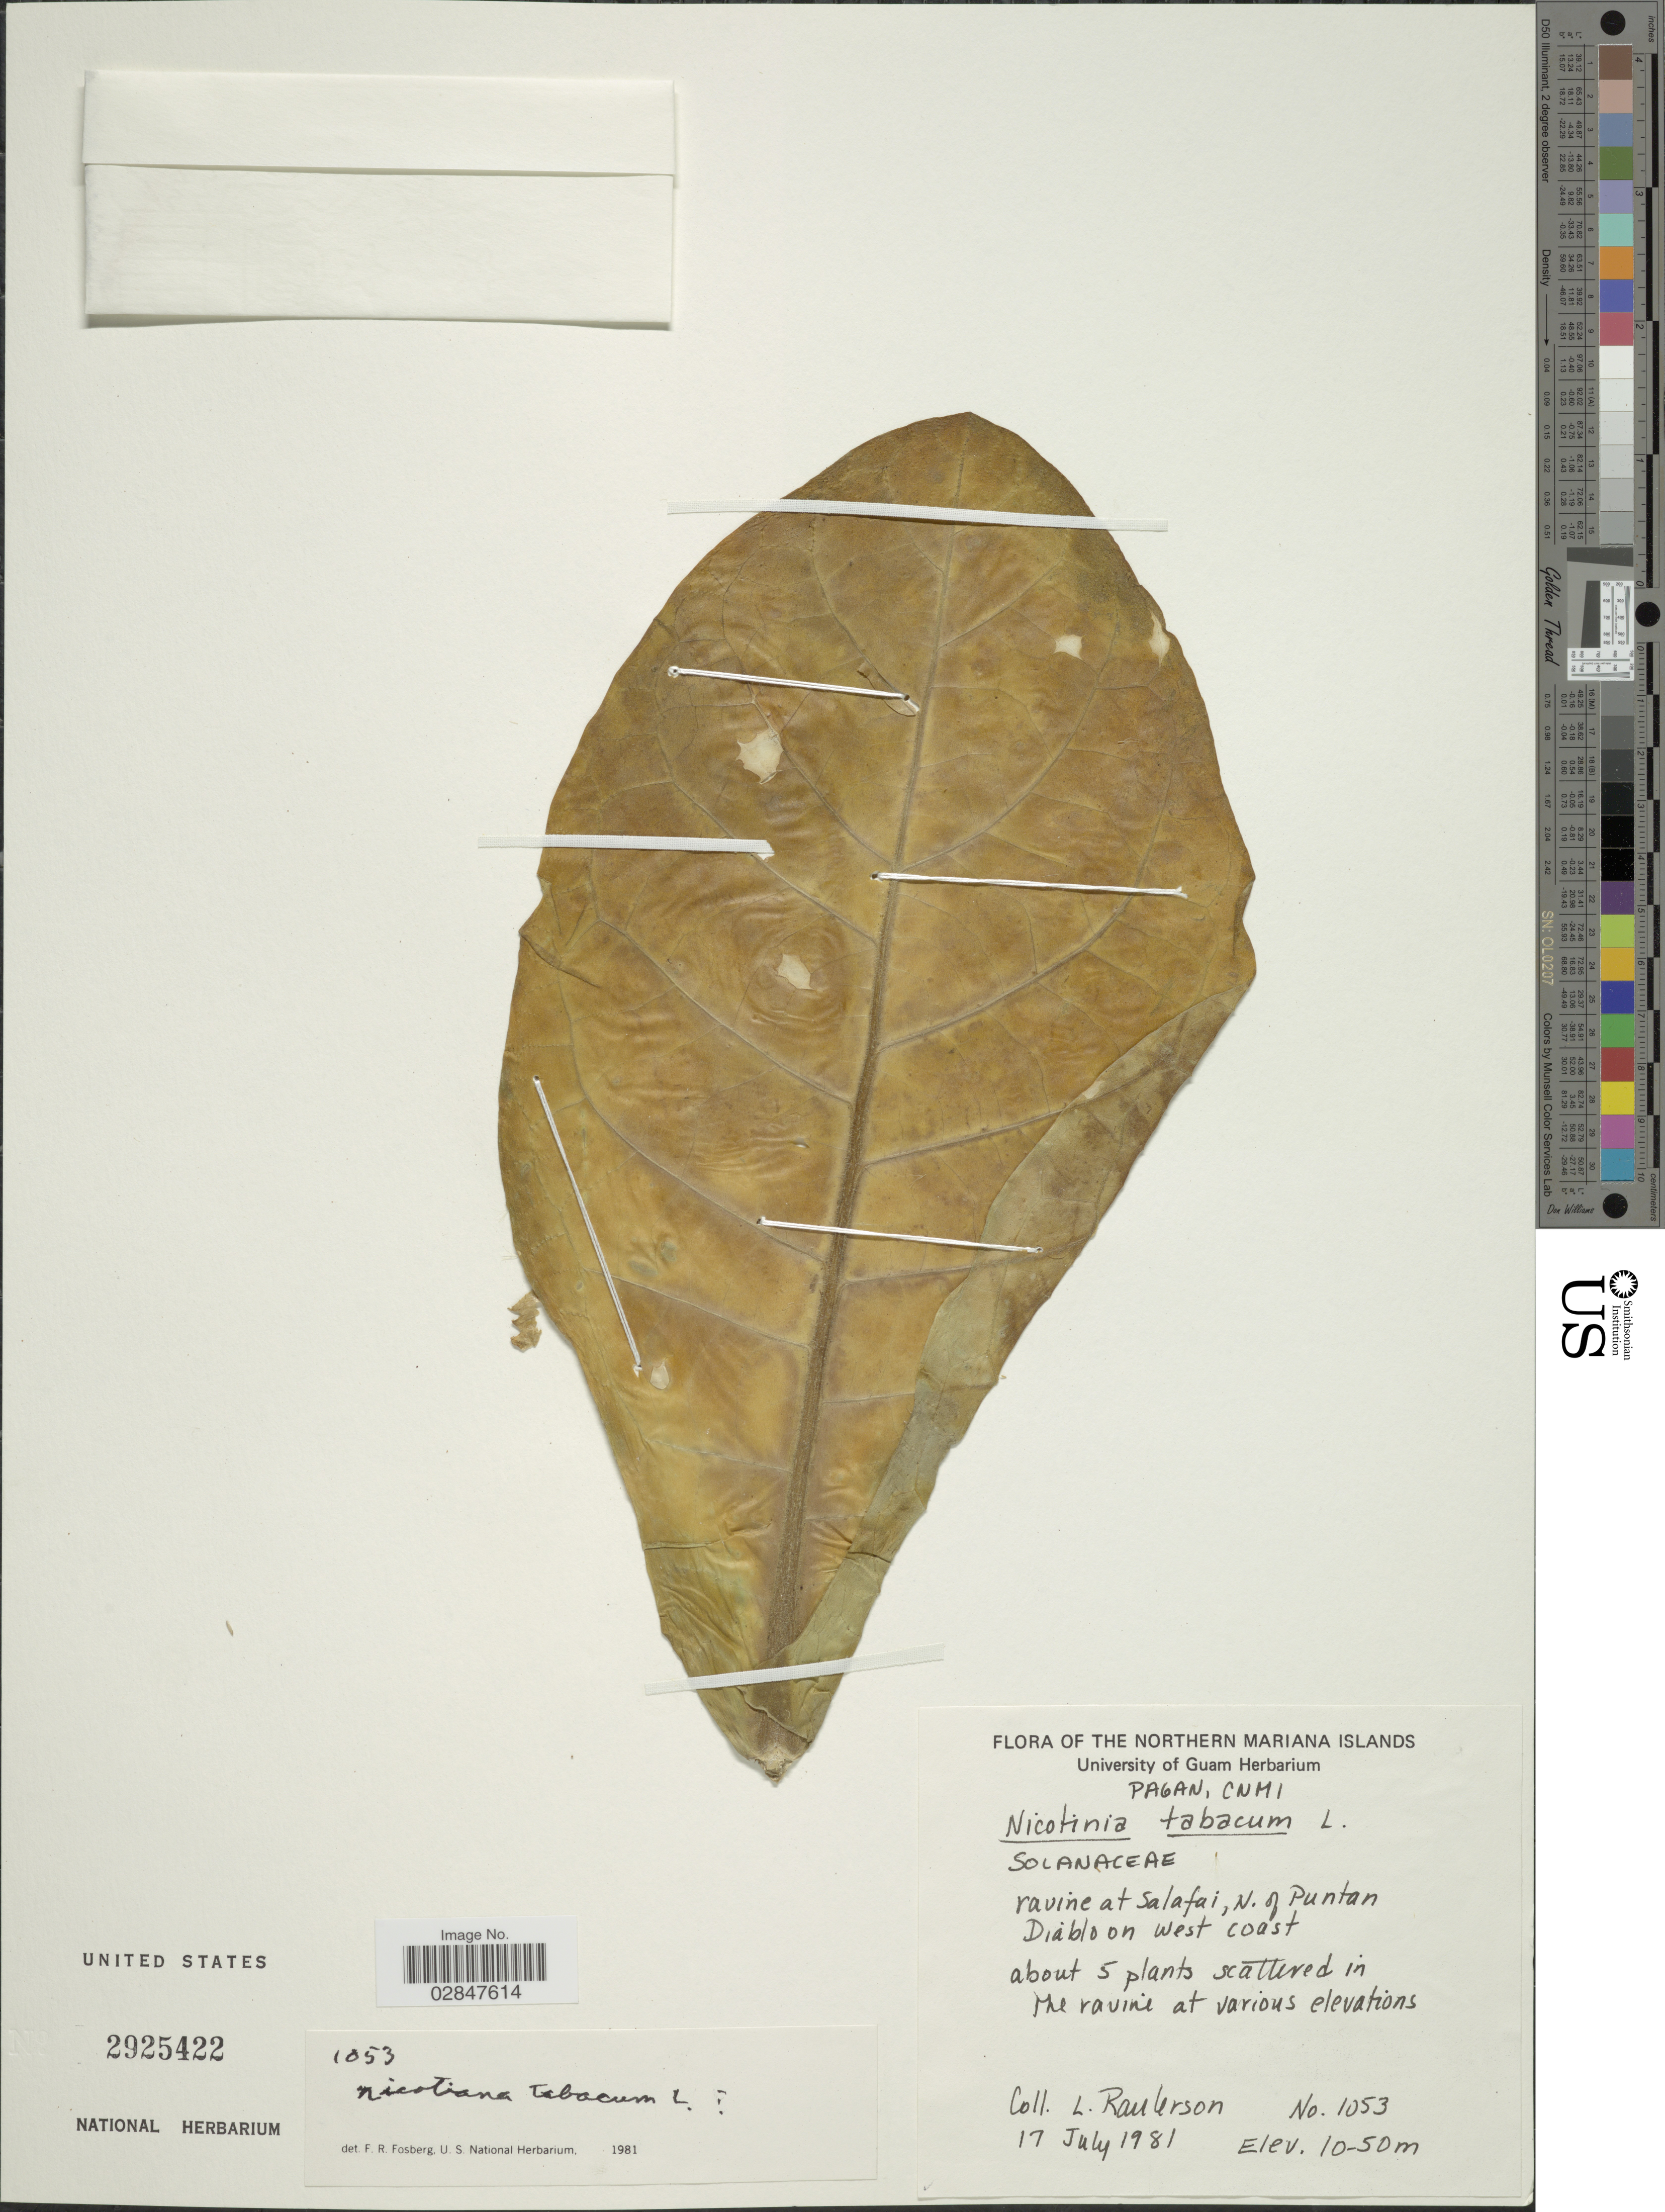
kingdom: Plantae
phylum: Tracheophyta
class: Magnoliopsida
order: Solanales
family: Solanaceae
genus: Nicotiana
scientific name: Nicotiana tabacum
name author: L.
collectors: L. Raulerson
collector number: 1053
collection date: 1981-07-17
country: Northern Mariana Islands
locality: Northern Mariana Islands. Pagan, CNMI. Ravine at Salafai, N. of Puntan Diablo on west coast.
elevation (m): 10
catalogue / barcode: US 2925422